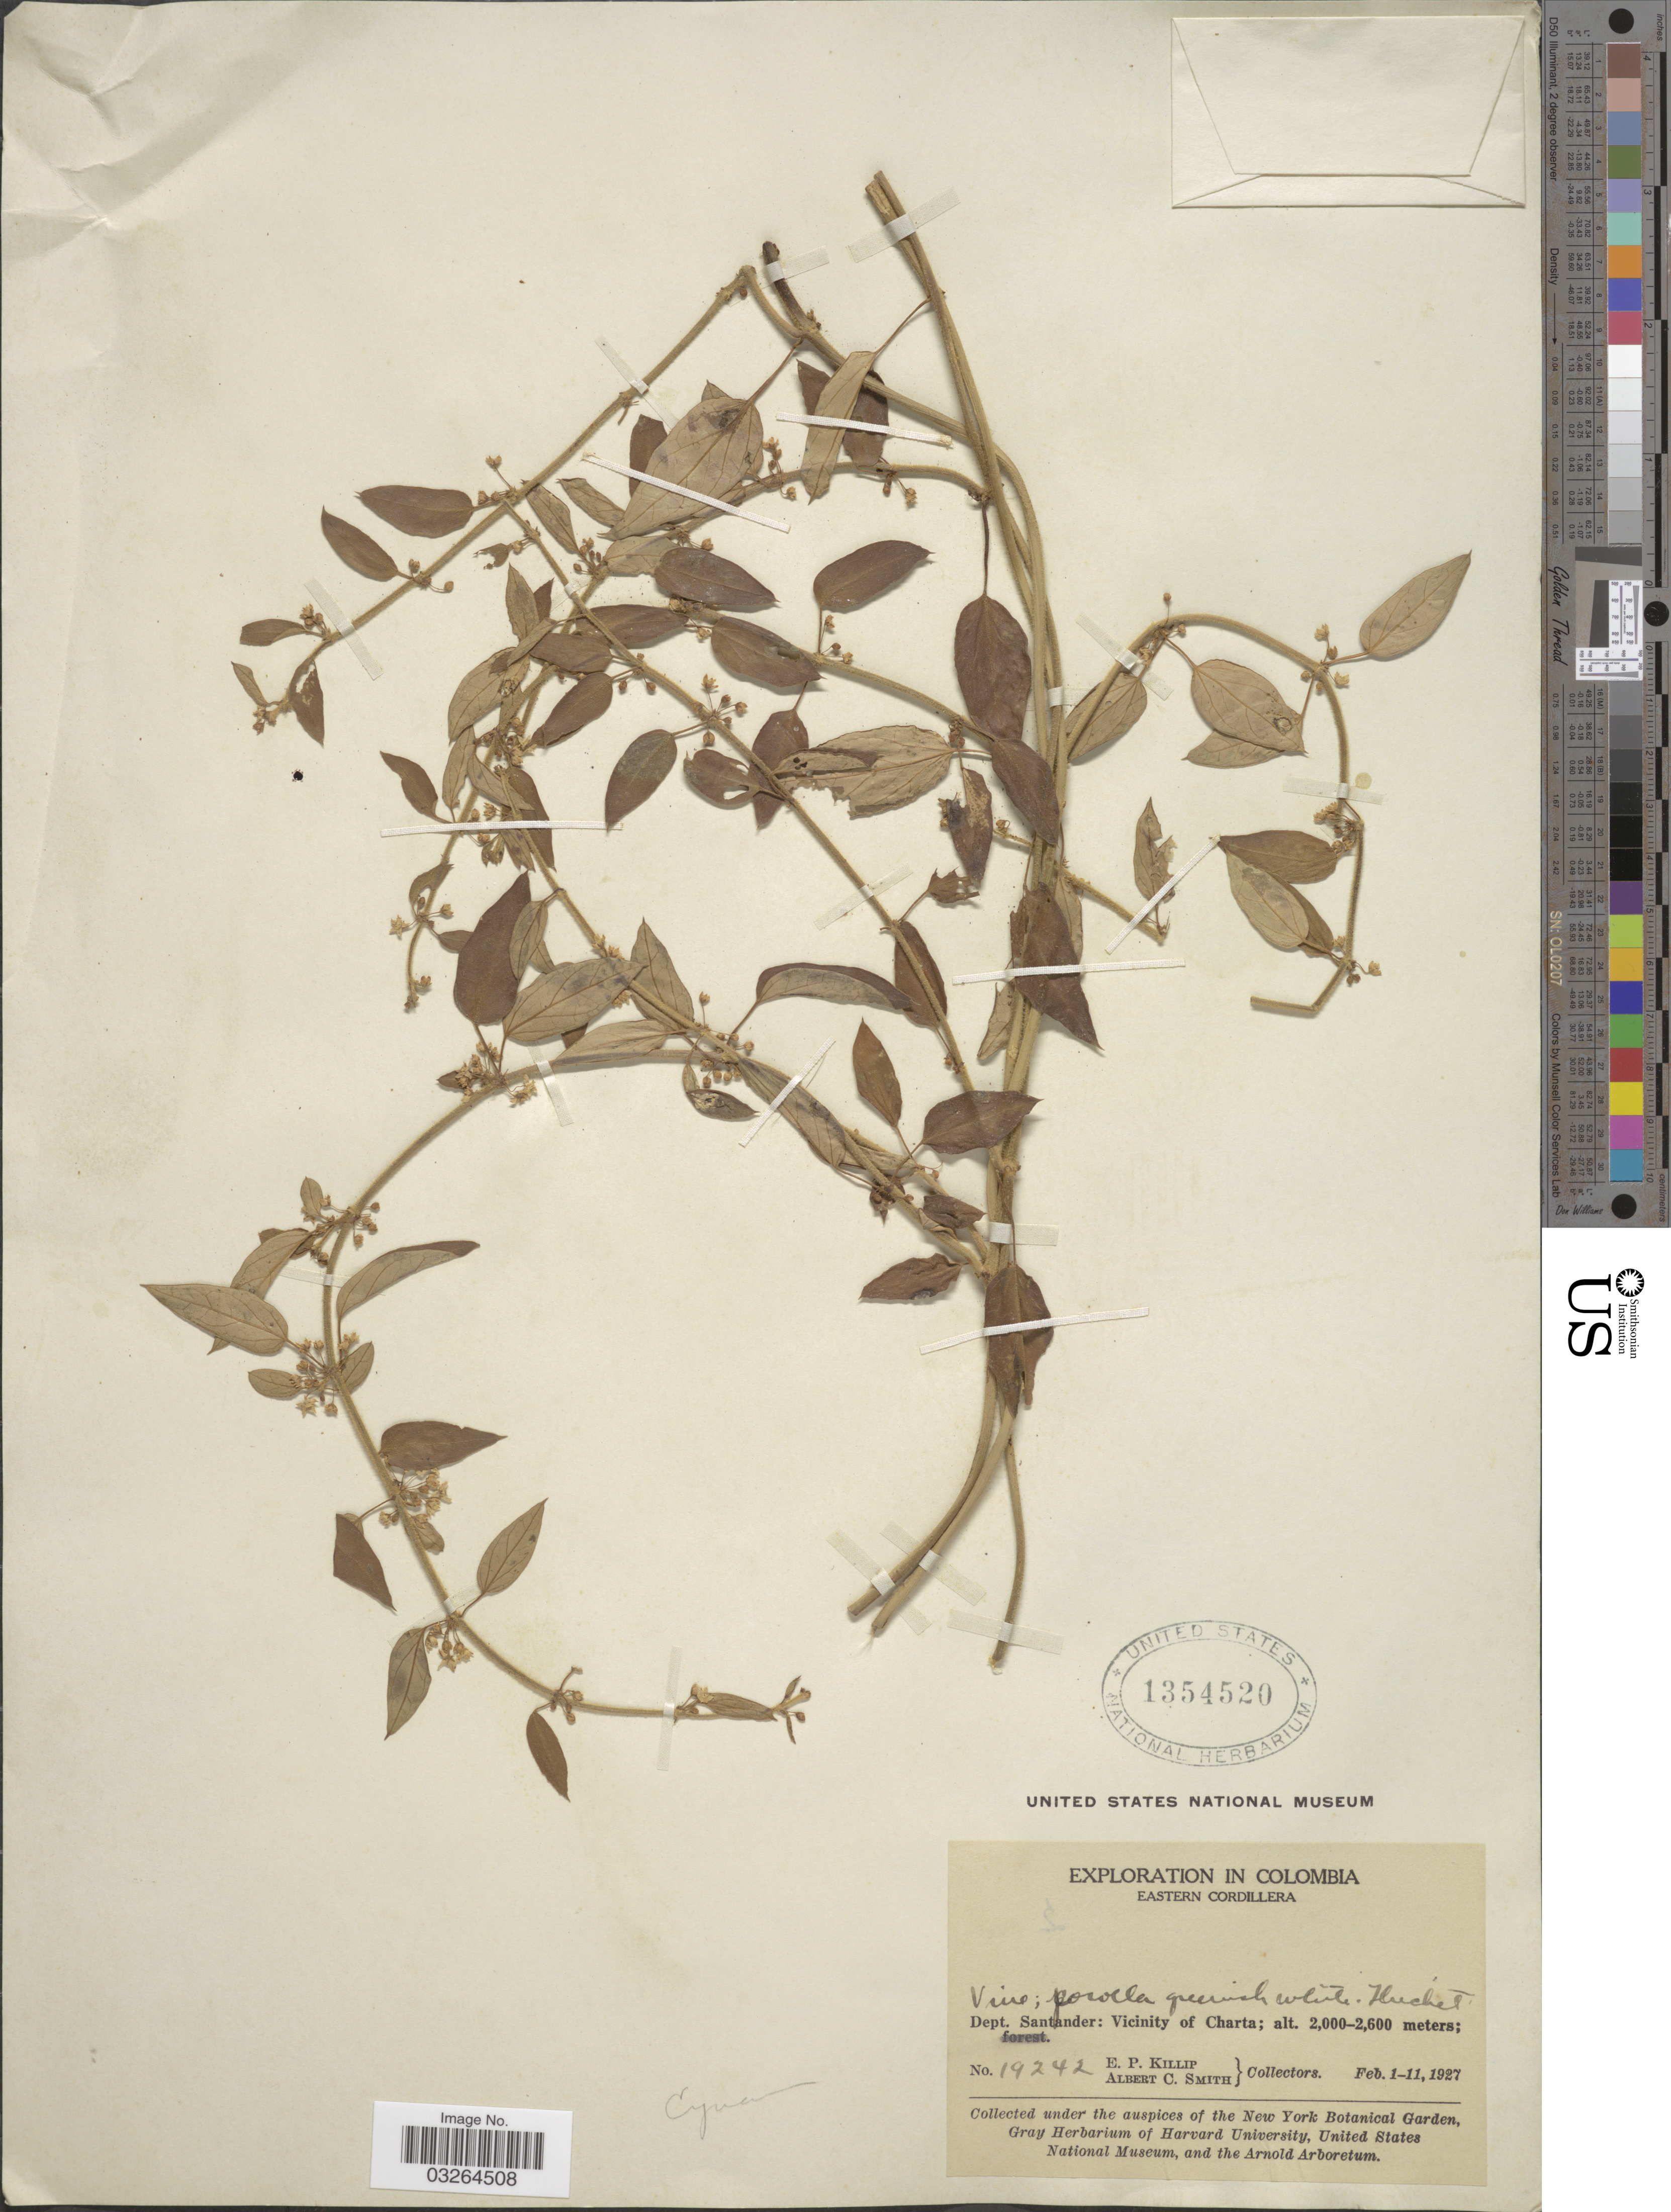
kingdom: Plantae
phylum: Tracheophyta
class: Magnoliopsida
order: Gentianales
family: Apocynaceae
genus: Cynanchum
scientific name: Cynanchum sp.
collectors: E. P. Killip & A. C. Smith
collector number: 19242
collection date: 1927-02-01/1927-02-11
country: Colombia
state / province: Santander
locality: Eastern Cordillera. Dept. Santander: Vicinity of Charta.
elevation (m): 2000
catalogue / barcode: US 1354520